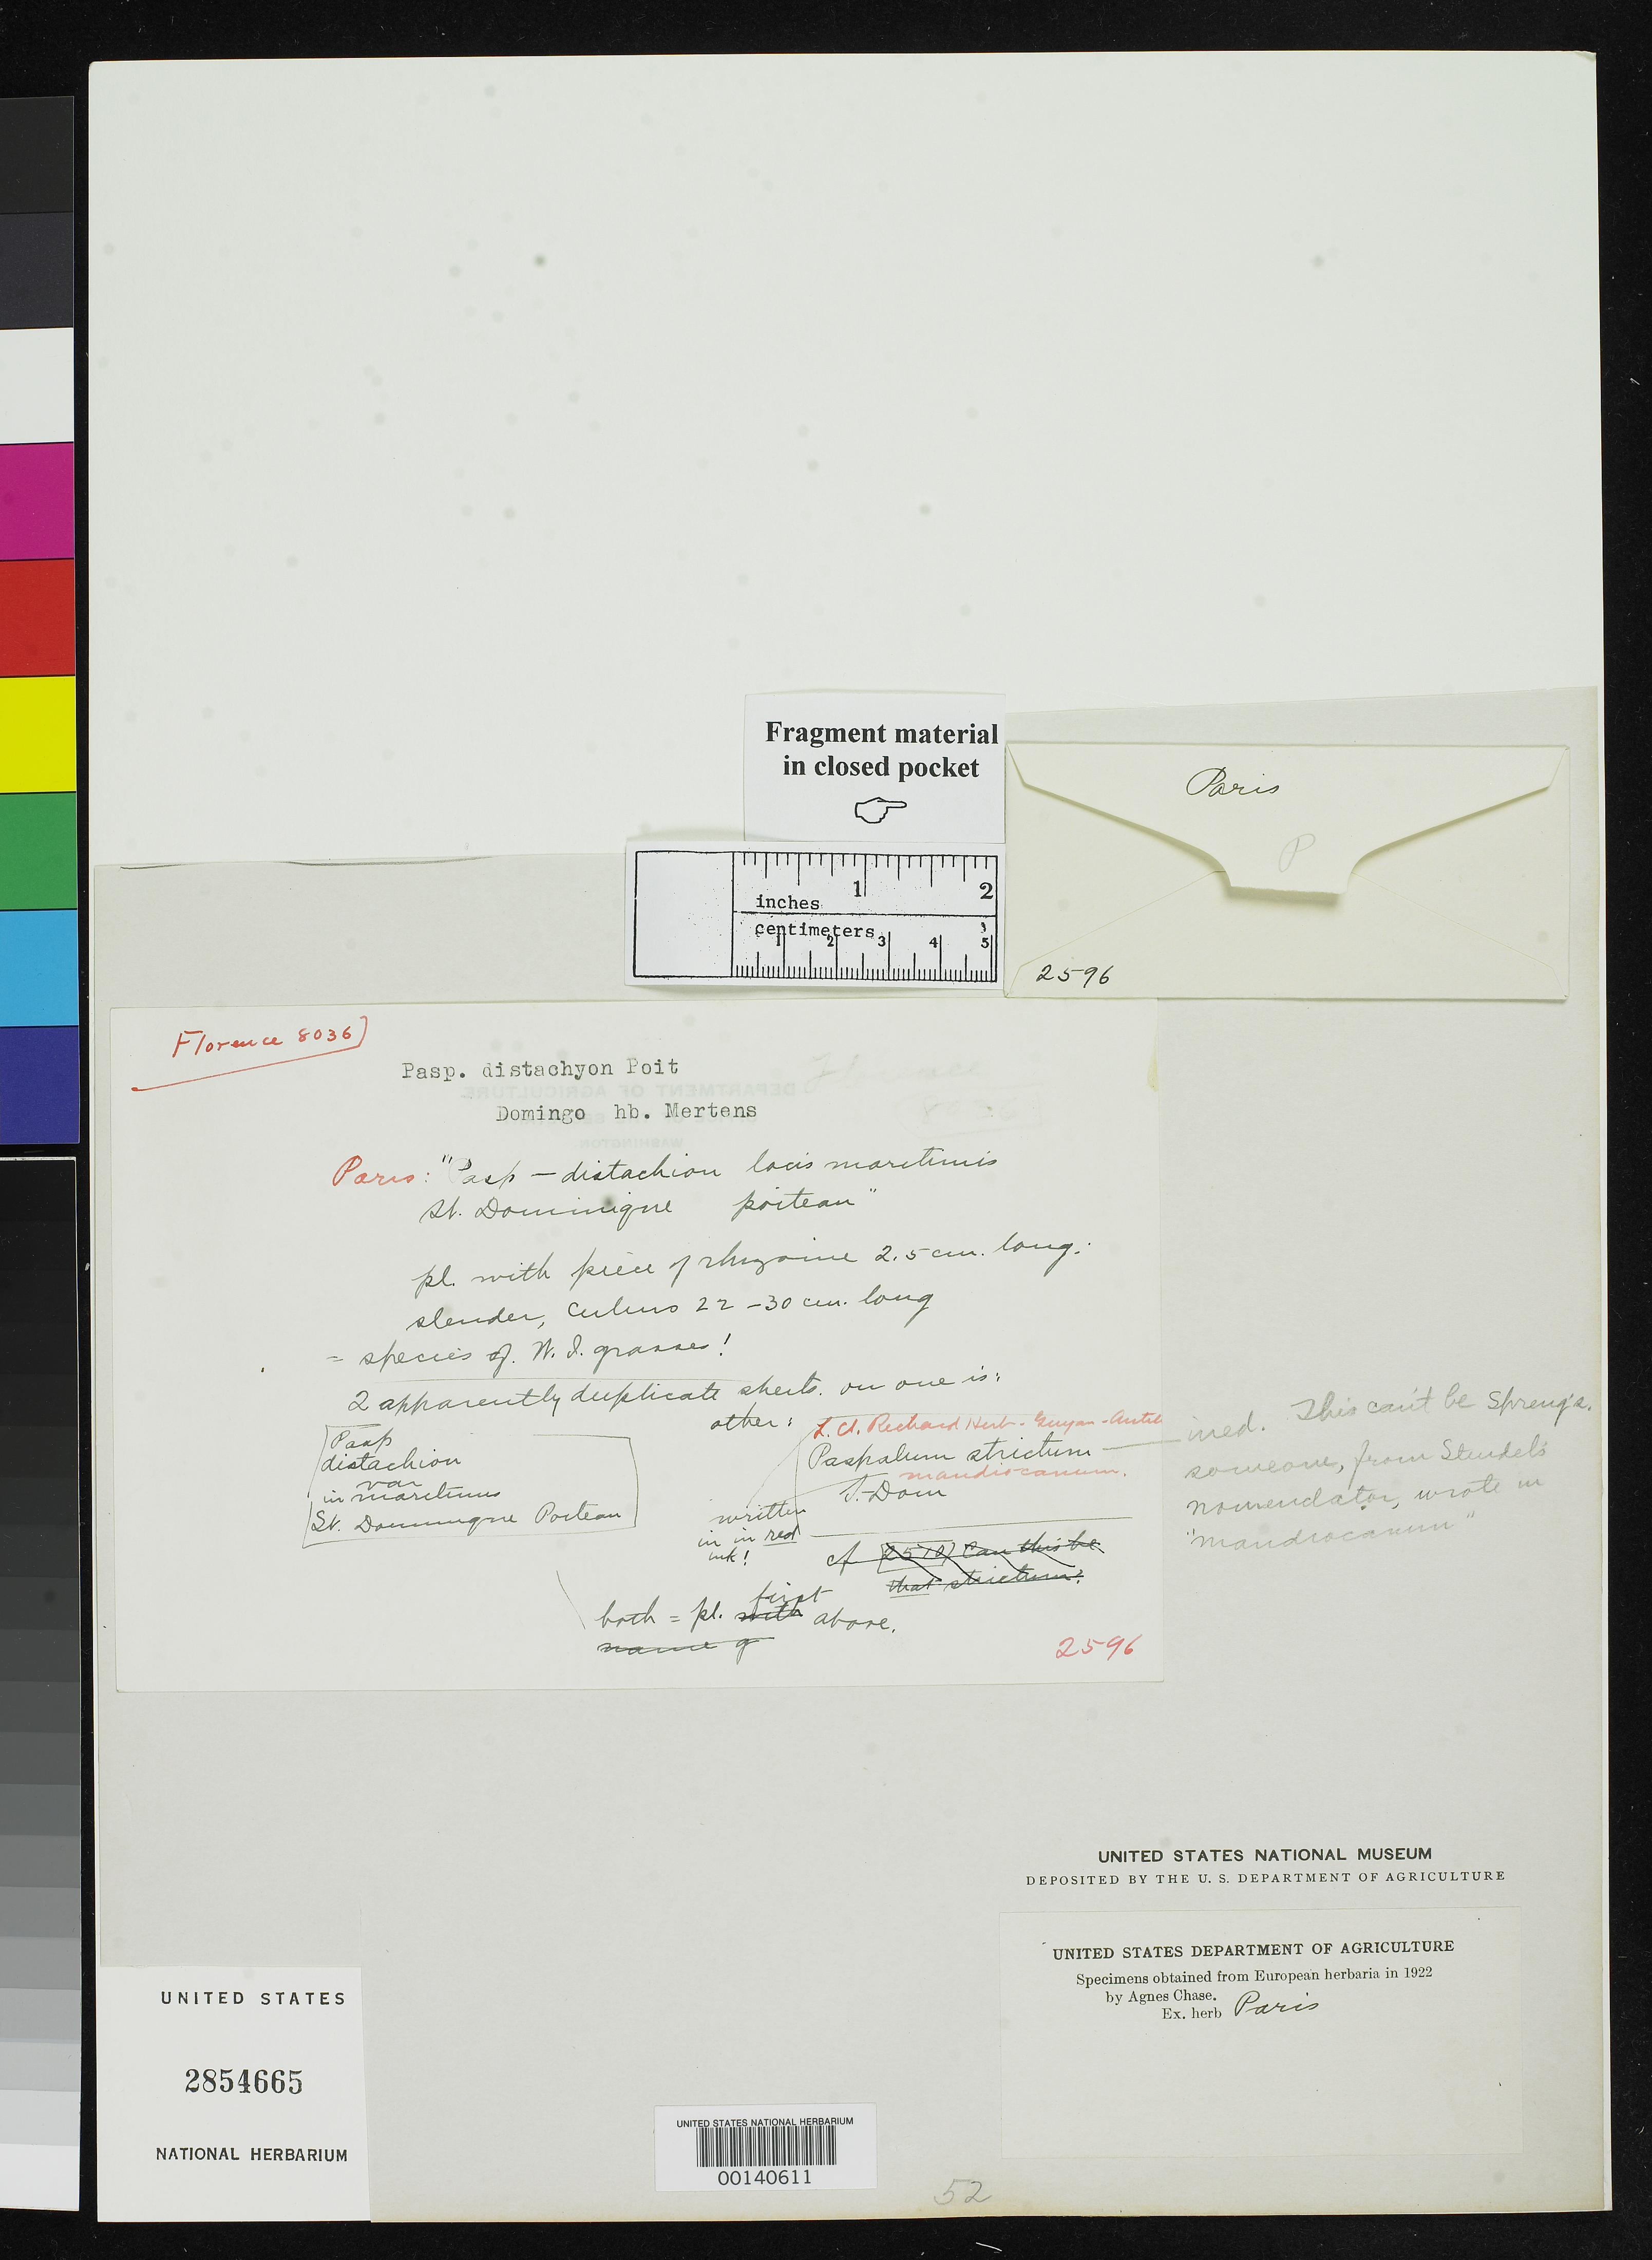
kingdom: Plantae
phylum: Tracheophyta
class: Liliopsida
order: Poales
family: Poaceae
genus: Paspalum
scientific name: Paspalum distachyon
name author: Poiteau ex Trin.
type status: Type Fragment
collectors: P. Poiteau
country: Dominican Republic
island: Hispaniola Island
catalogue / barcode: US 2854665